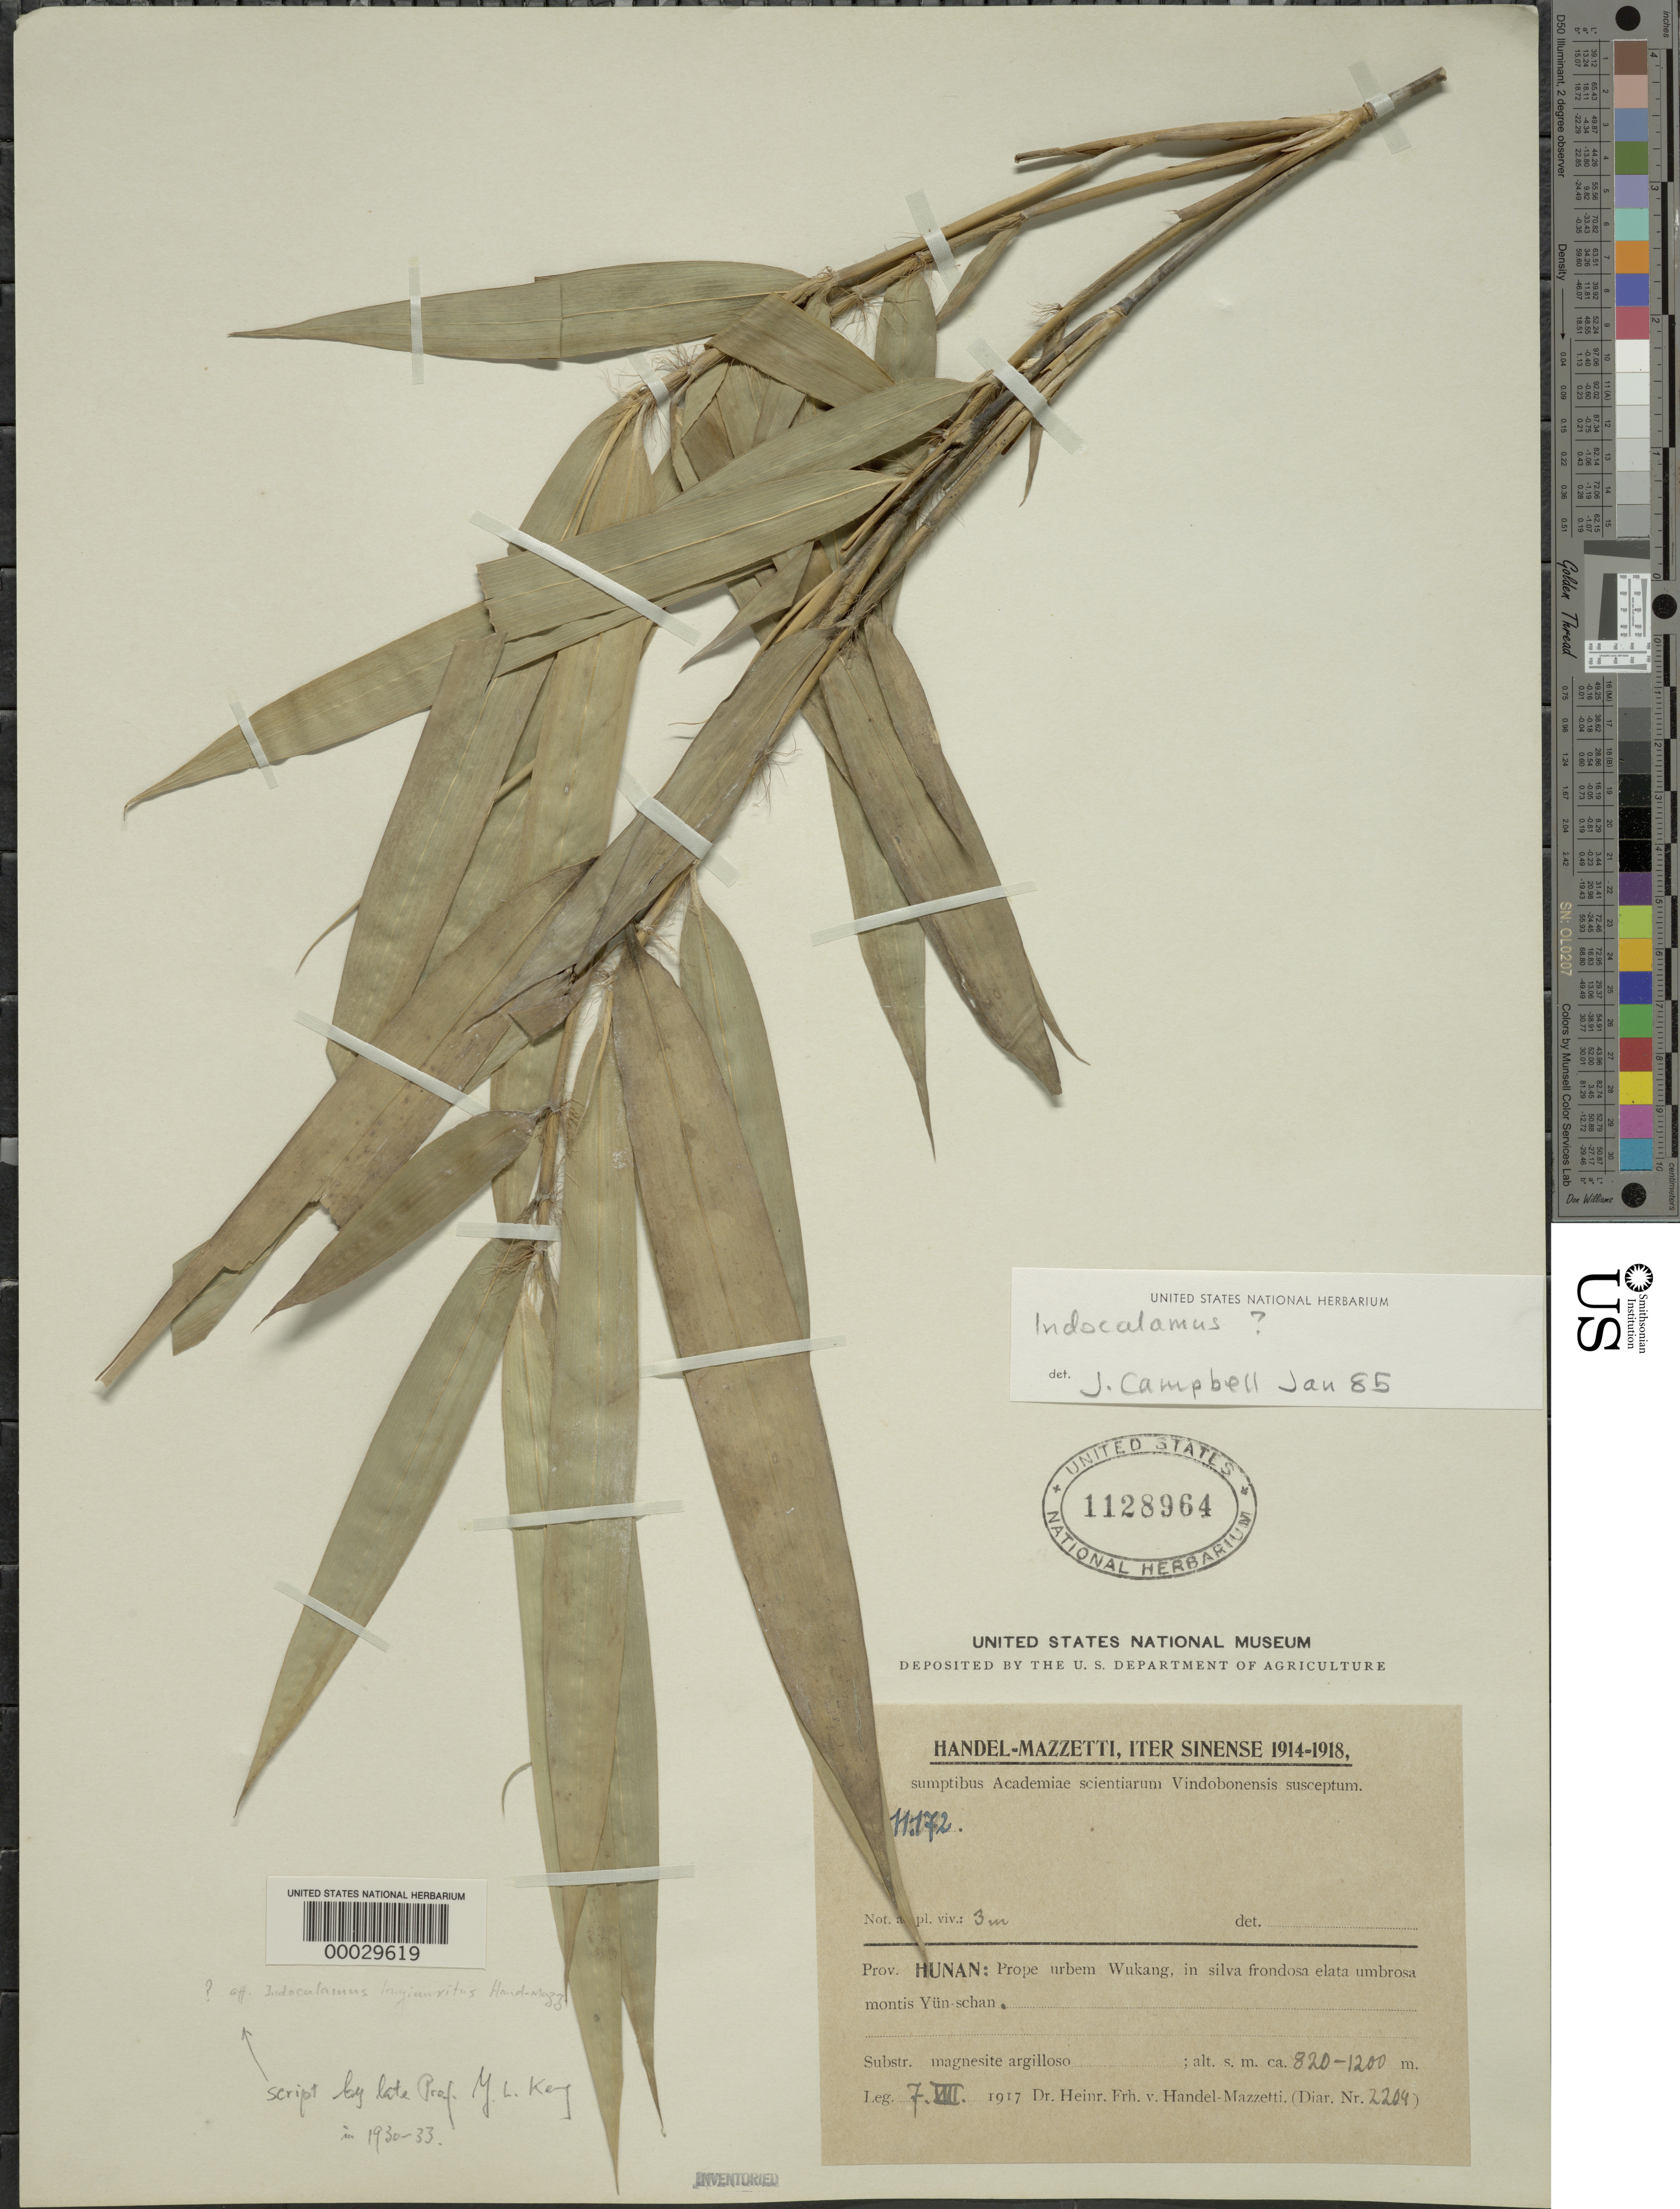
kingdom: Plantae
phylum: Tracheophyta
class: Liliopsida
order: Poales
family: Poaceae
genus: Indocalamus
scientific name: Indocalamus sp.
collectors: H. Handel-Mazzetti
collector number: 11172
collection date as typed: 07 Aug 1917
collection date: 1917-08-07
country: China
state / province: Hunan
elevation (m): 820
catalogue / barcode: US 1128964